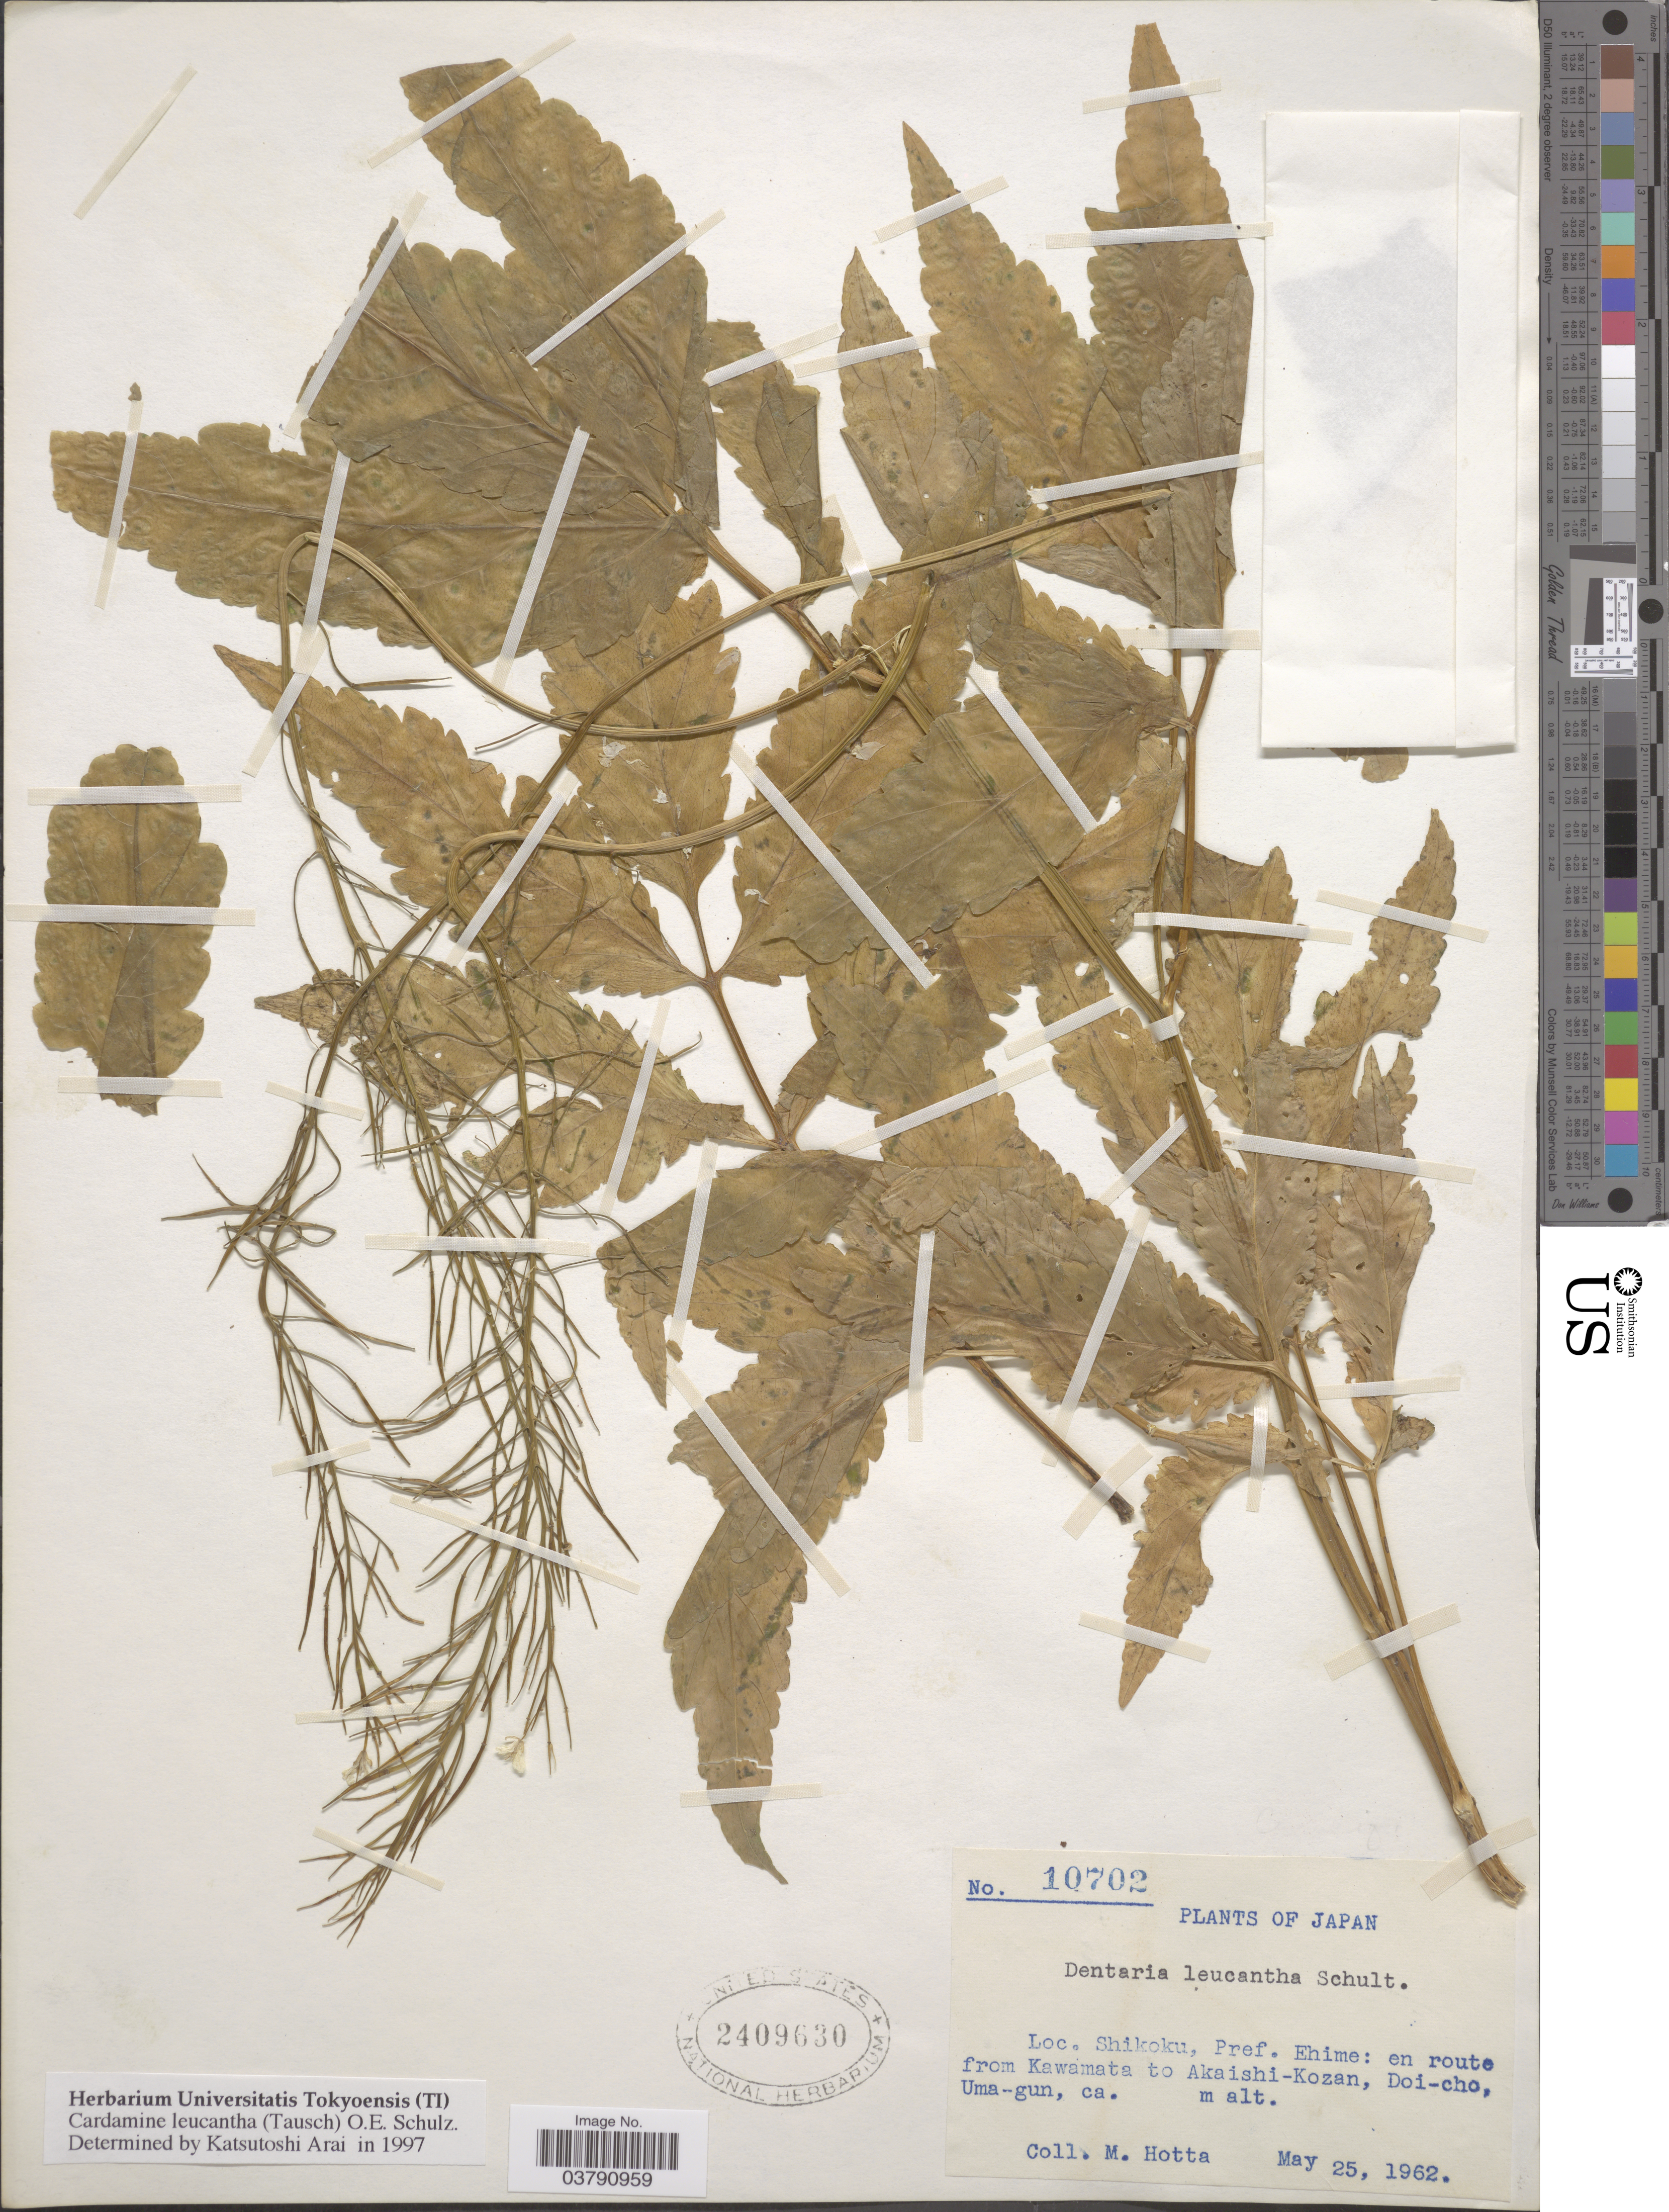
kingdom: Plantae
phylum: Tracheophyta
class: Magnoliopsida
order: Brassicales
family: Brassicaceae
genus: Cardamine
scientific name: Cardamine leucantha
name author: (Tausch) O.E. Schulz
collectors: M. Hotta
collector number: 10702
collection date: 1962-05-25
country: Japan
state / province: Ehime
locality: Shikoku, Pref. Ehime: en route from Kawamata to Akaishi- Kozan, Doi- cho, Uma-gun.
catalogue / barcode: US 2409630